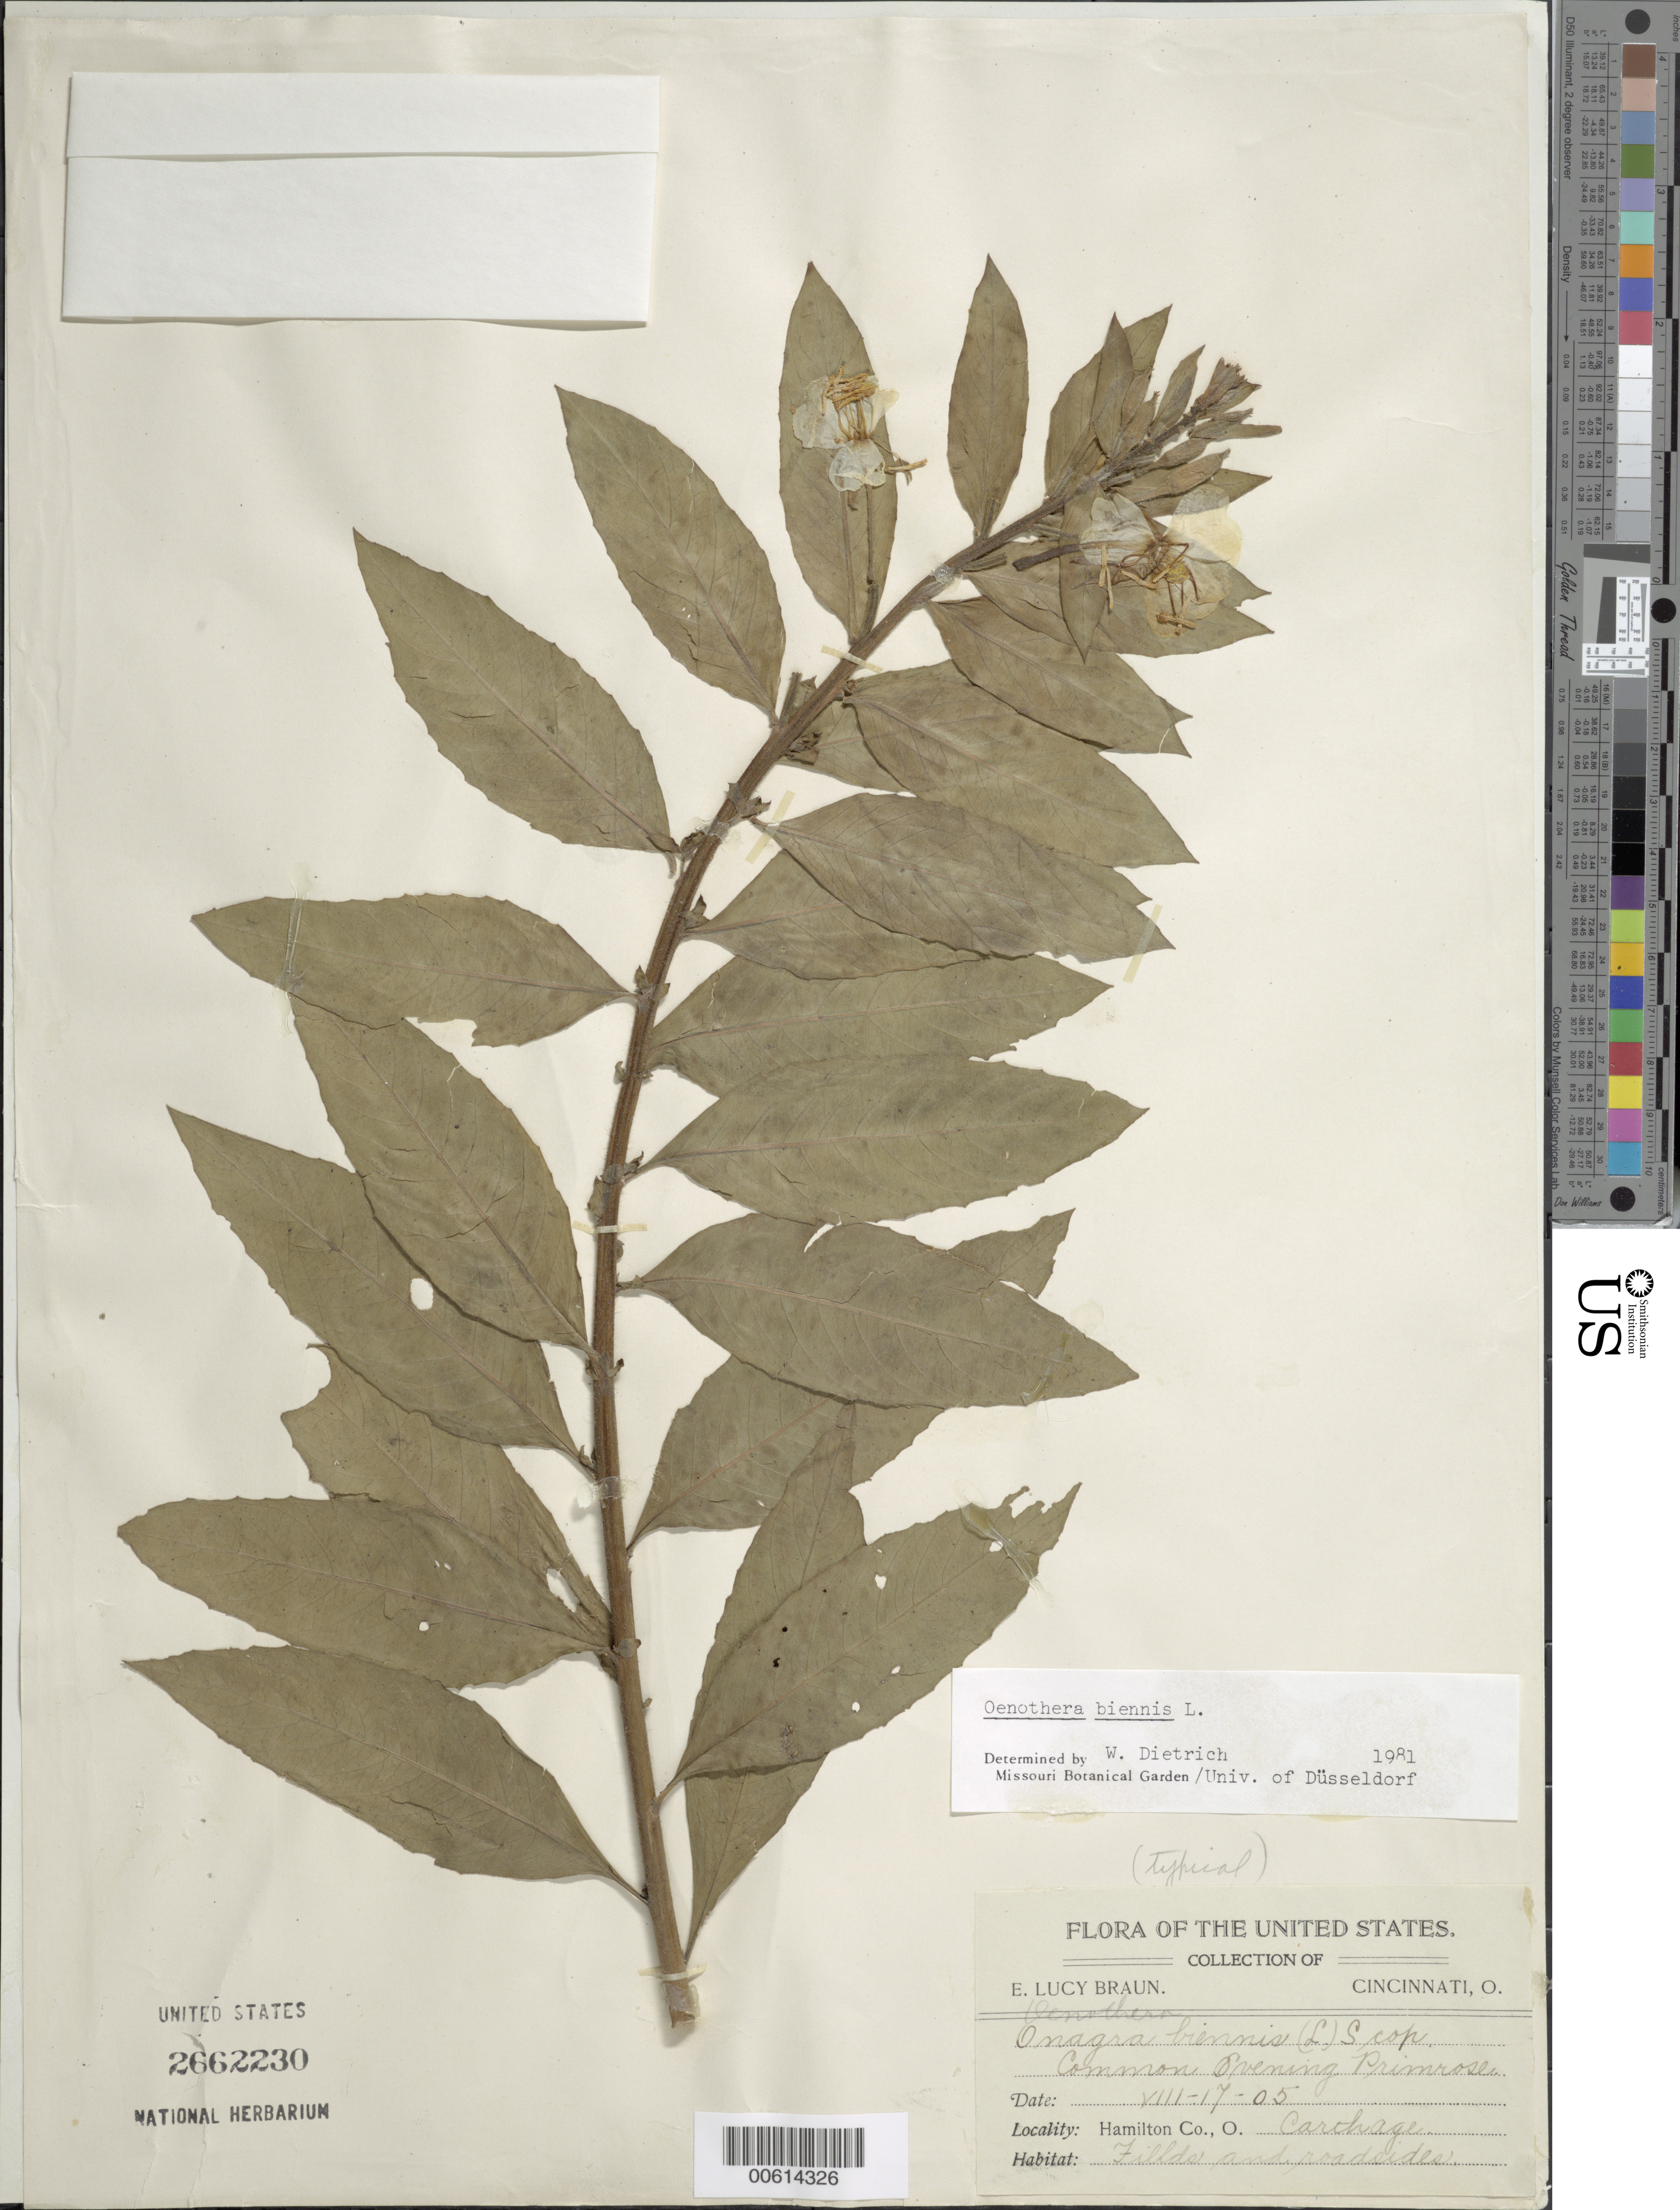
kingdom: Plantae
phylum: Tracheophyta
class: Magnoliopsida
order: Myrtales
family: Onagraceae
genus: Oenothera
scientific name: Oenothera biennis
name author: L.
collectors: E. L. Braun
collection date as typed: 17 Aug 1905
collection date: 1905-08-17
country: United States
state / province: Ohio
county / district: Hamilton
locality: Carthage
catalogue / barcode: US 2662230